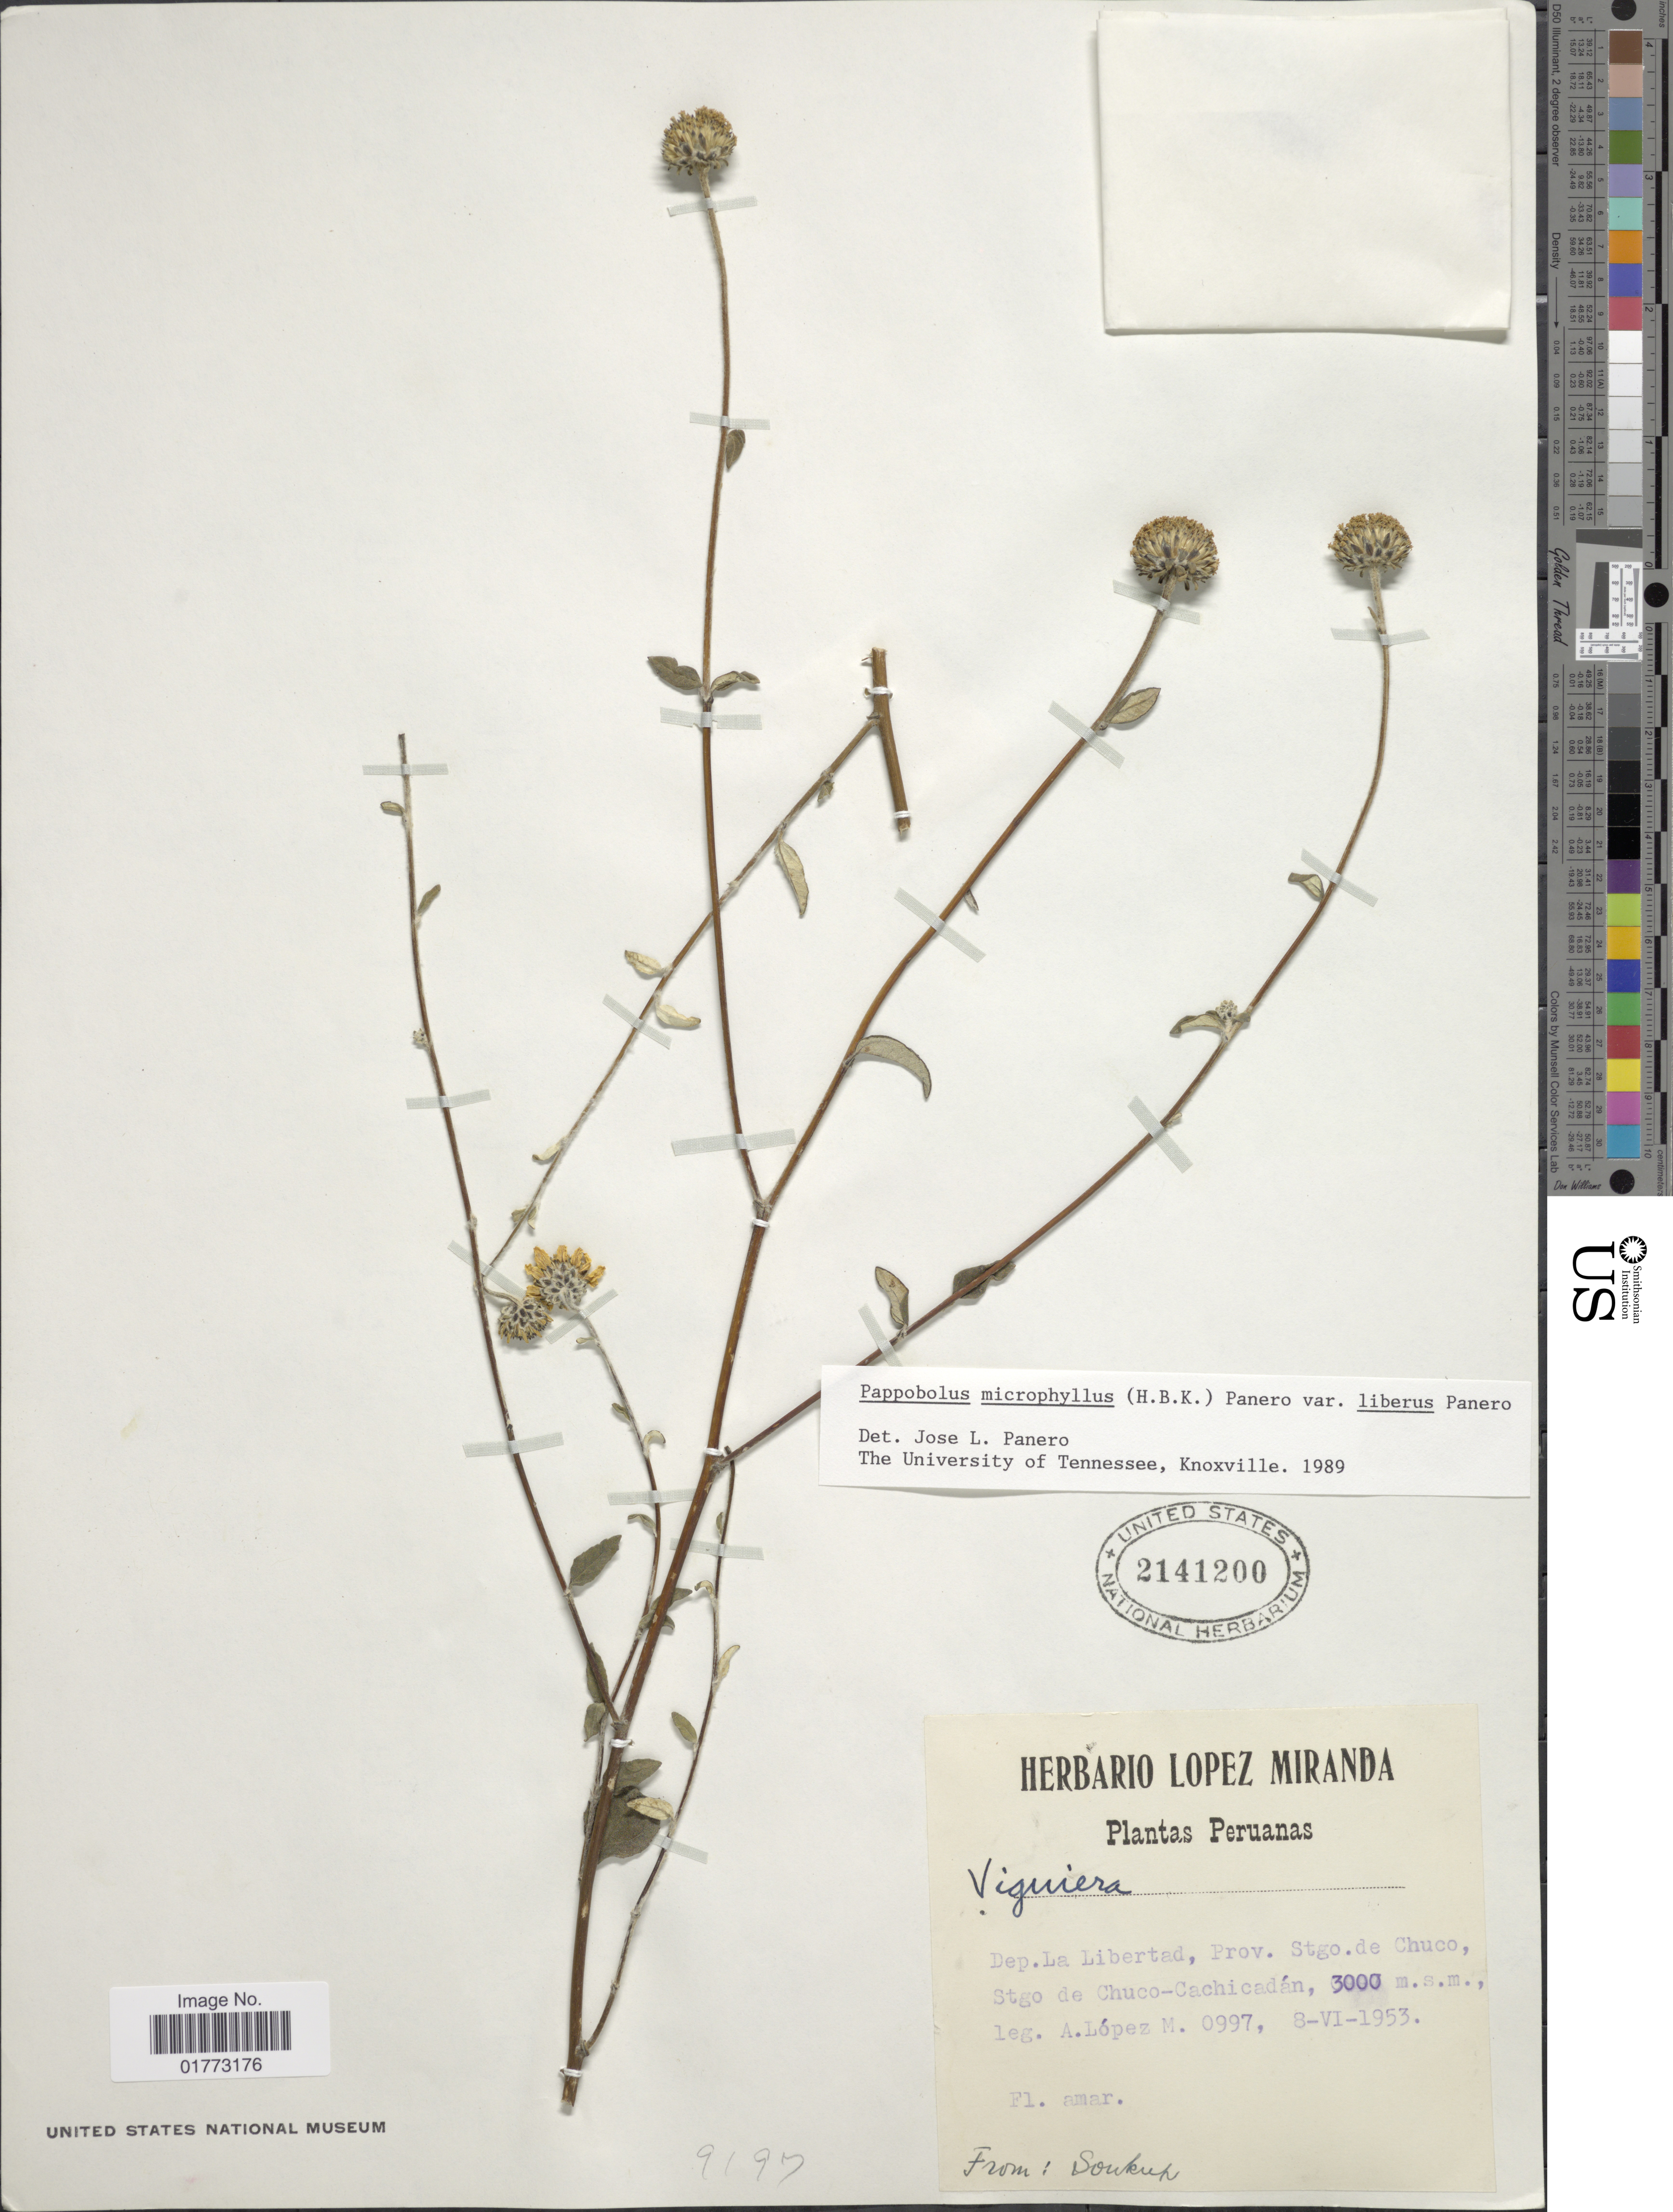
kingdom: Plantae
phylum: Tracheophyta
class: Magnoliopsida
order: Asterales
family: Asteraceae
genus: Pappobolus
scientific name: Pappobolus microphyllus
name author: (Kunth) Panero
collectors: A. López M.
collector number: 0997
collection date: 1953-06-08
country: Peru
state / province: La Libertad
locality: Prov. Stgo. de Chuco, Stgo de Chuco-Cachicadan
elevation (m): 3000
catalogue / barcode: US 2141200